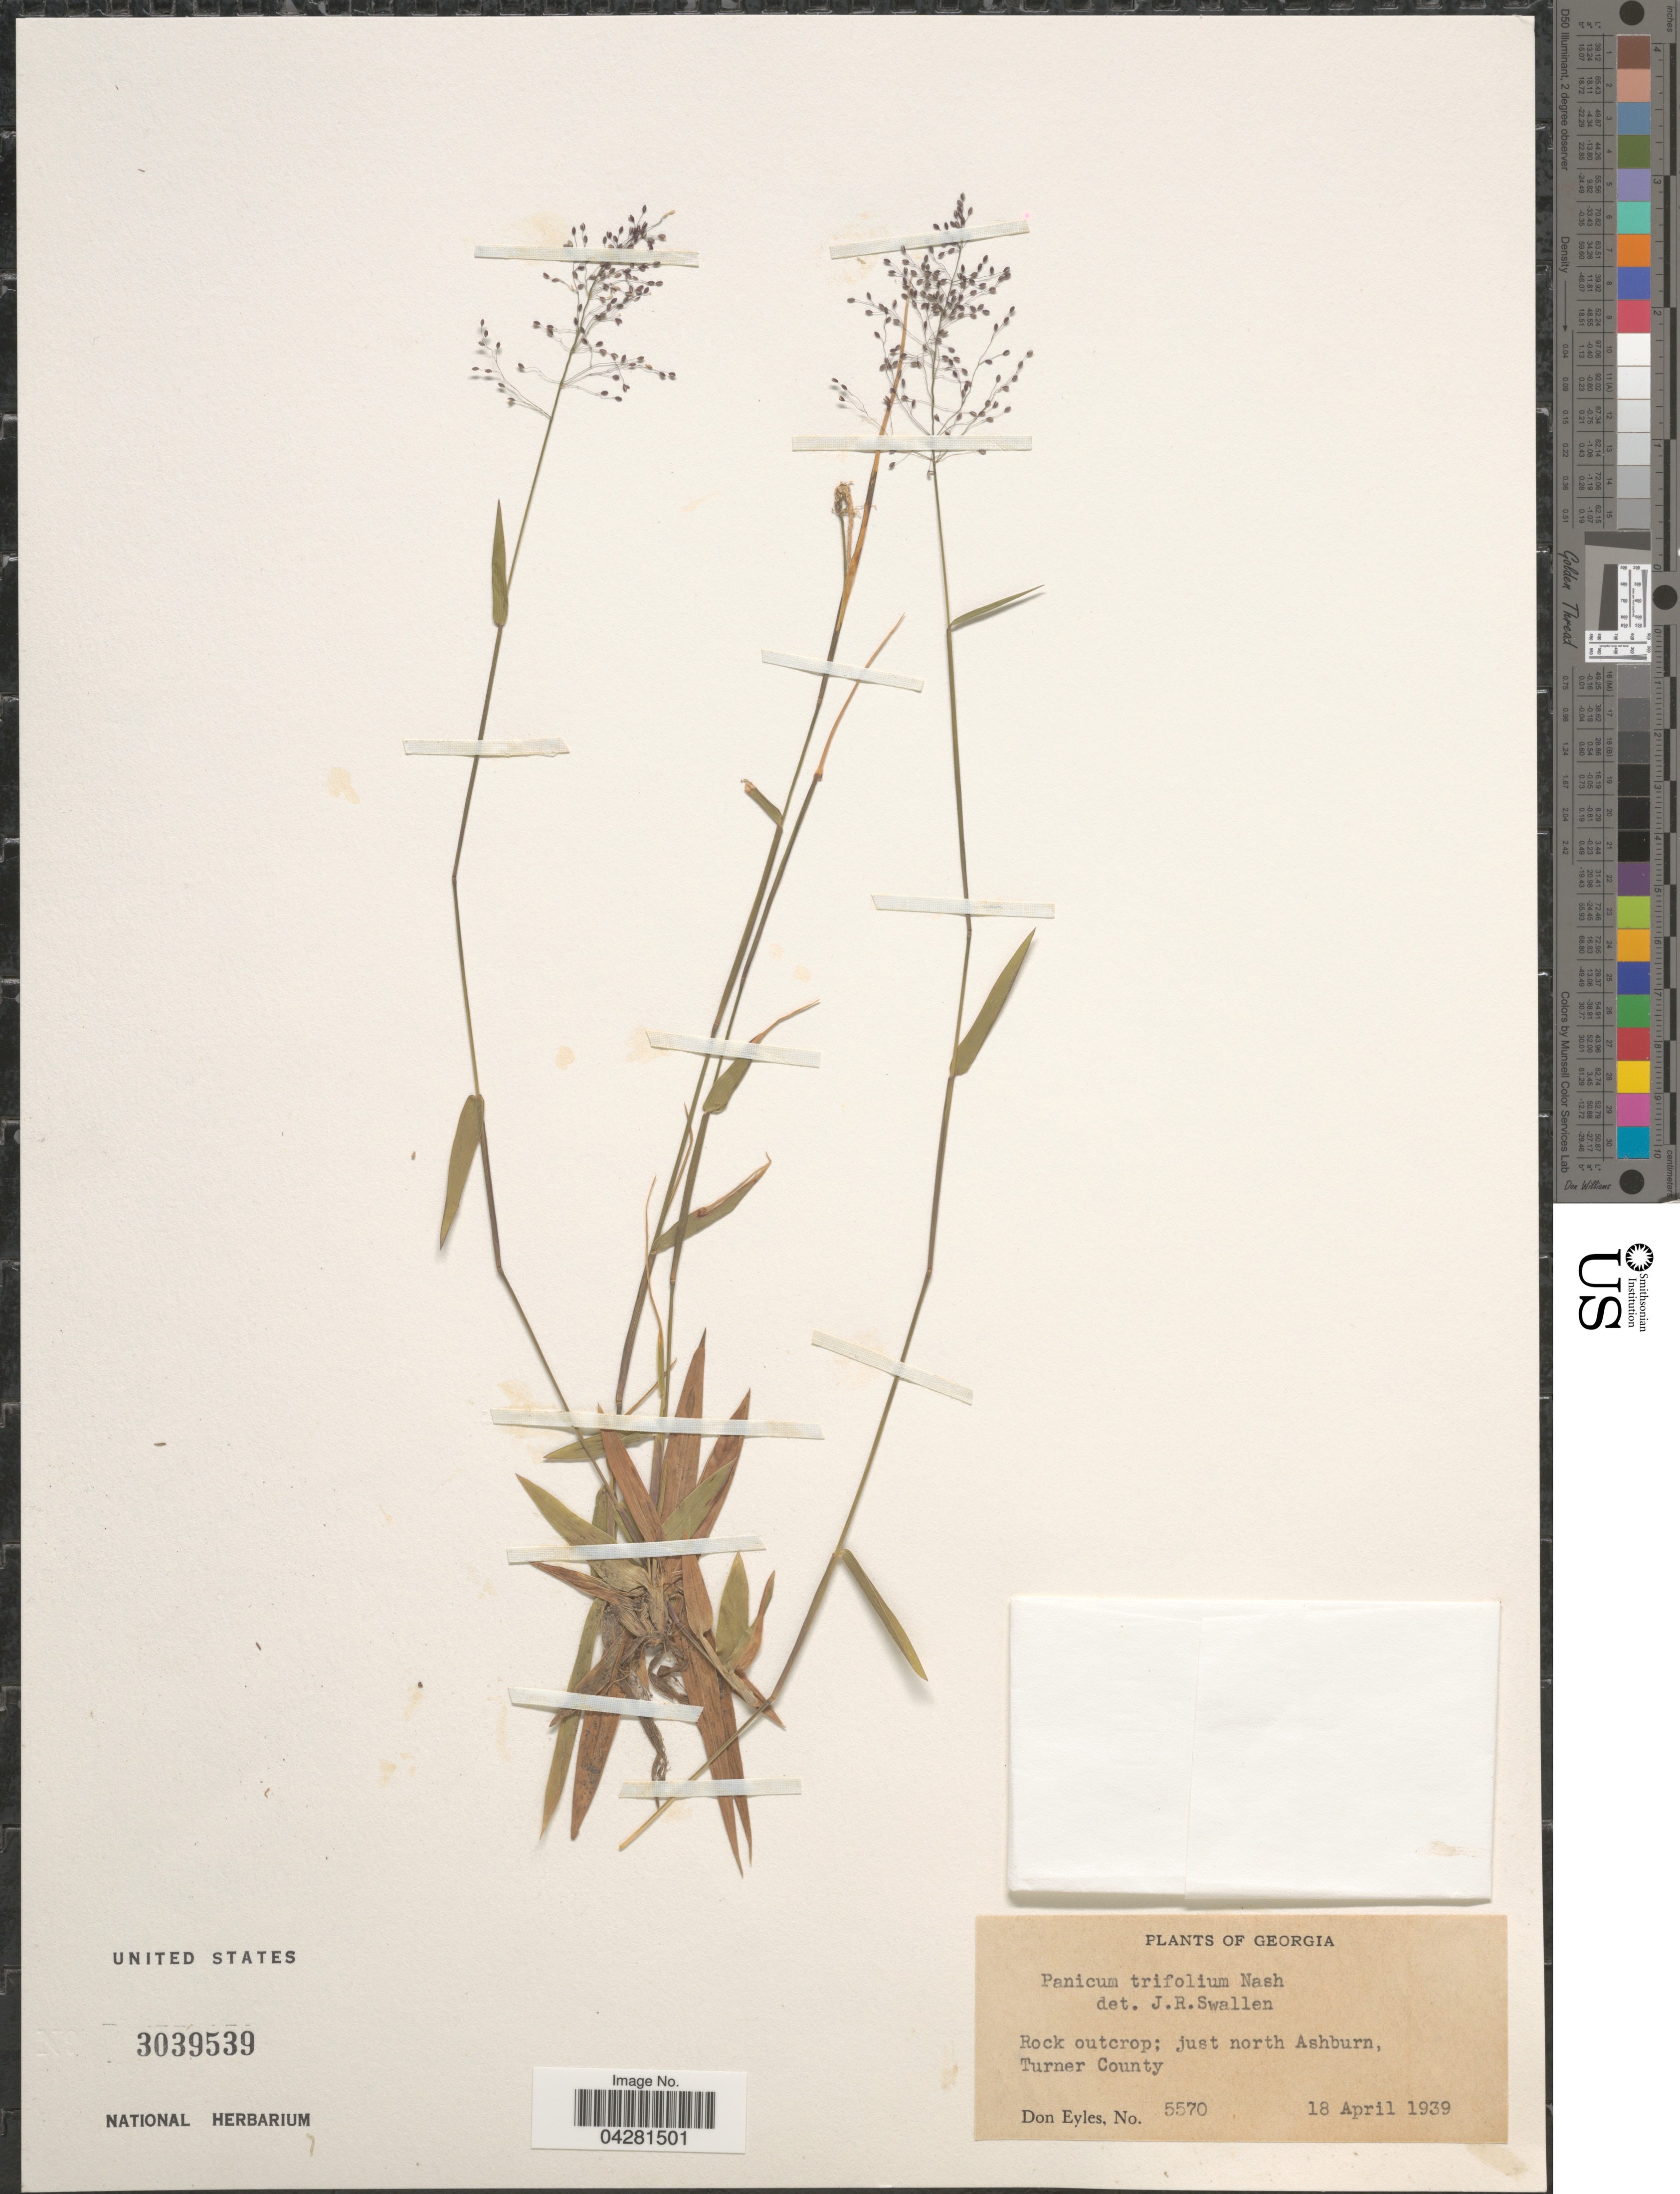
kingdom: Plantae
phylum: Tracheophyta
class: Liliopsida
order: Poales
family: Poaceae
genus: Dichanthelium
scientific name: Dichanthelium dichotomum var. unciphyllum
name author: (Trin.) Davidse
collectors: D. Eyles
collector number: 5570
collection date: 1939-04-18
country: United States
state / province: Georgia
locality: Rock outcrop; just north Ashburn, Turner County.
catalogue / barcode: US 3039539